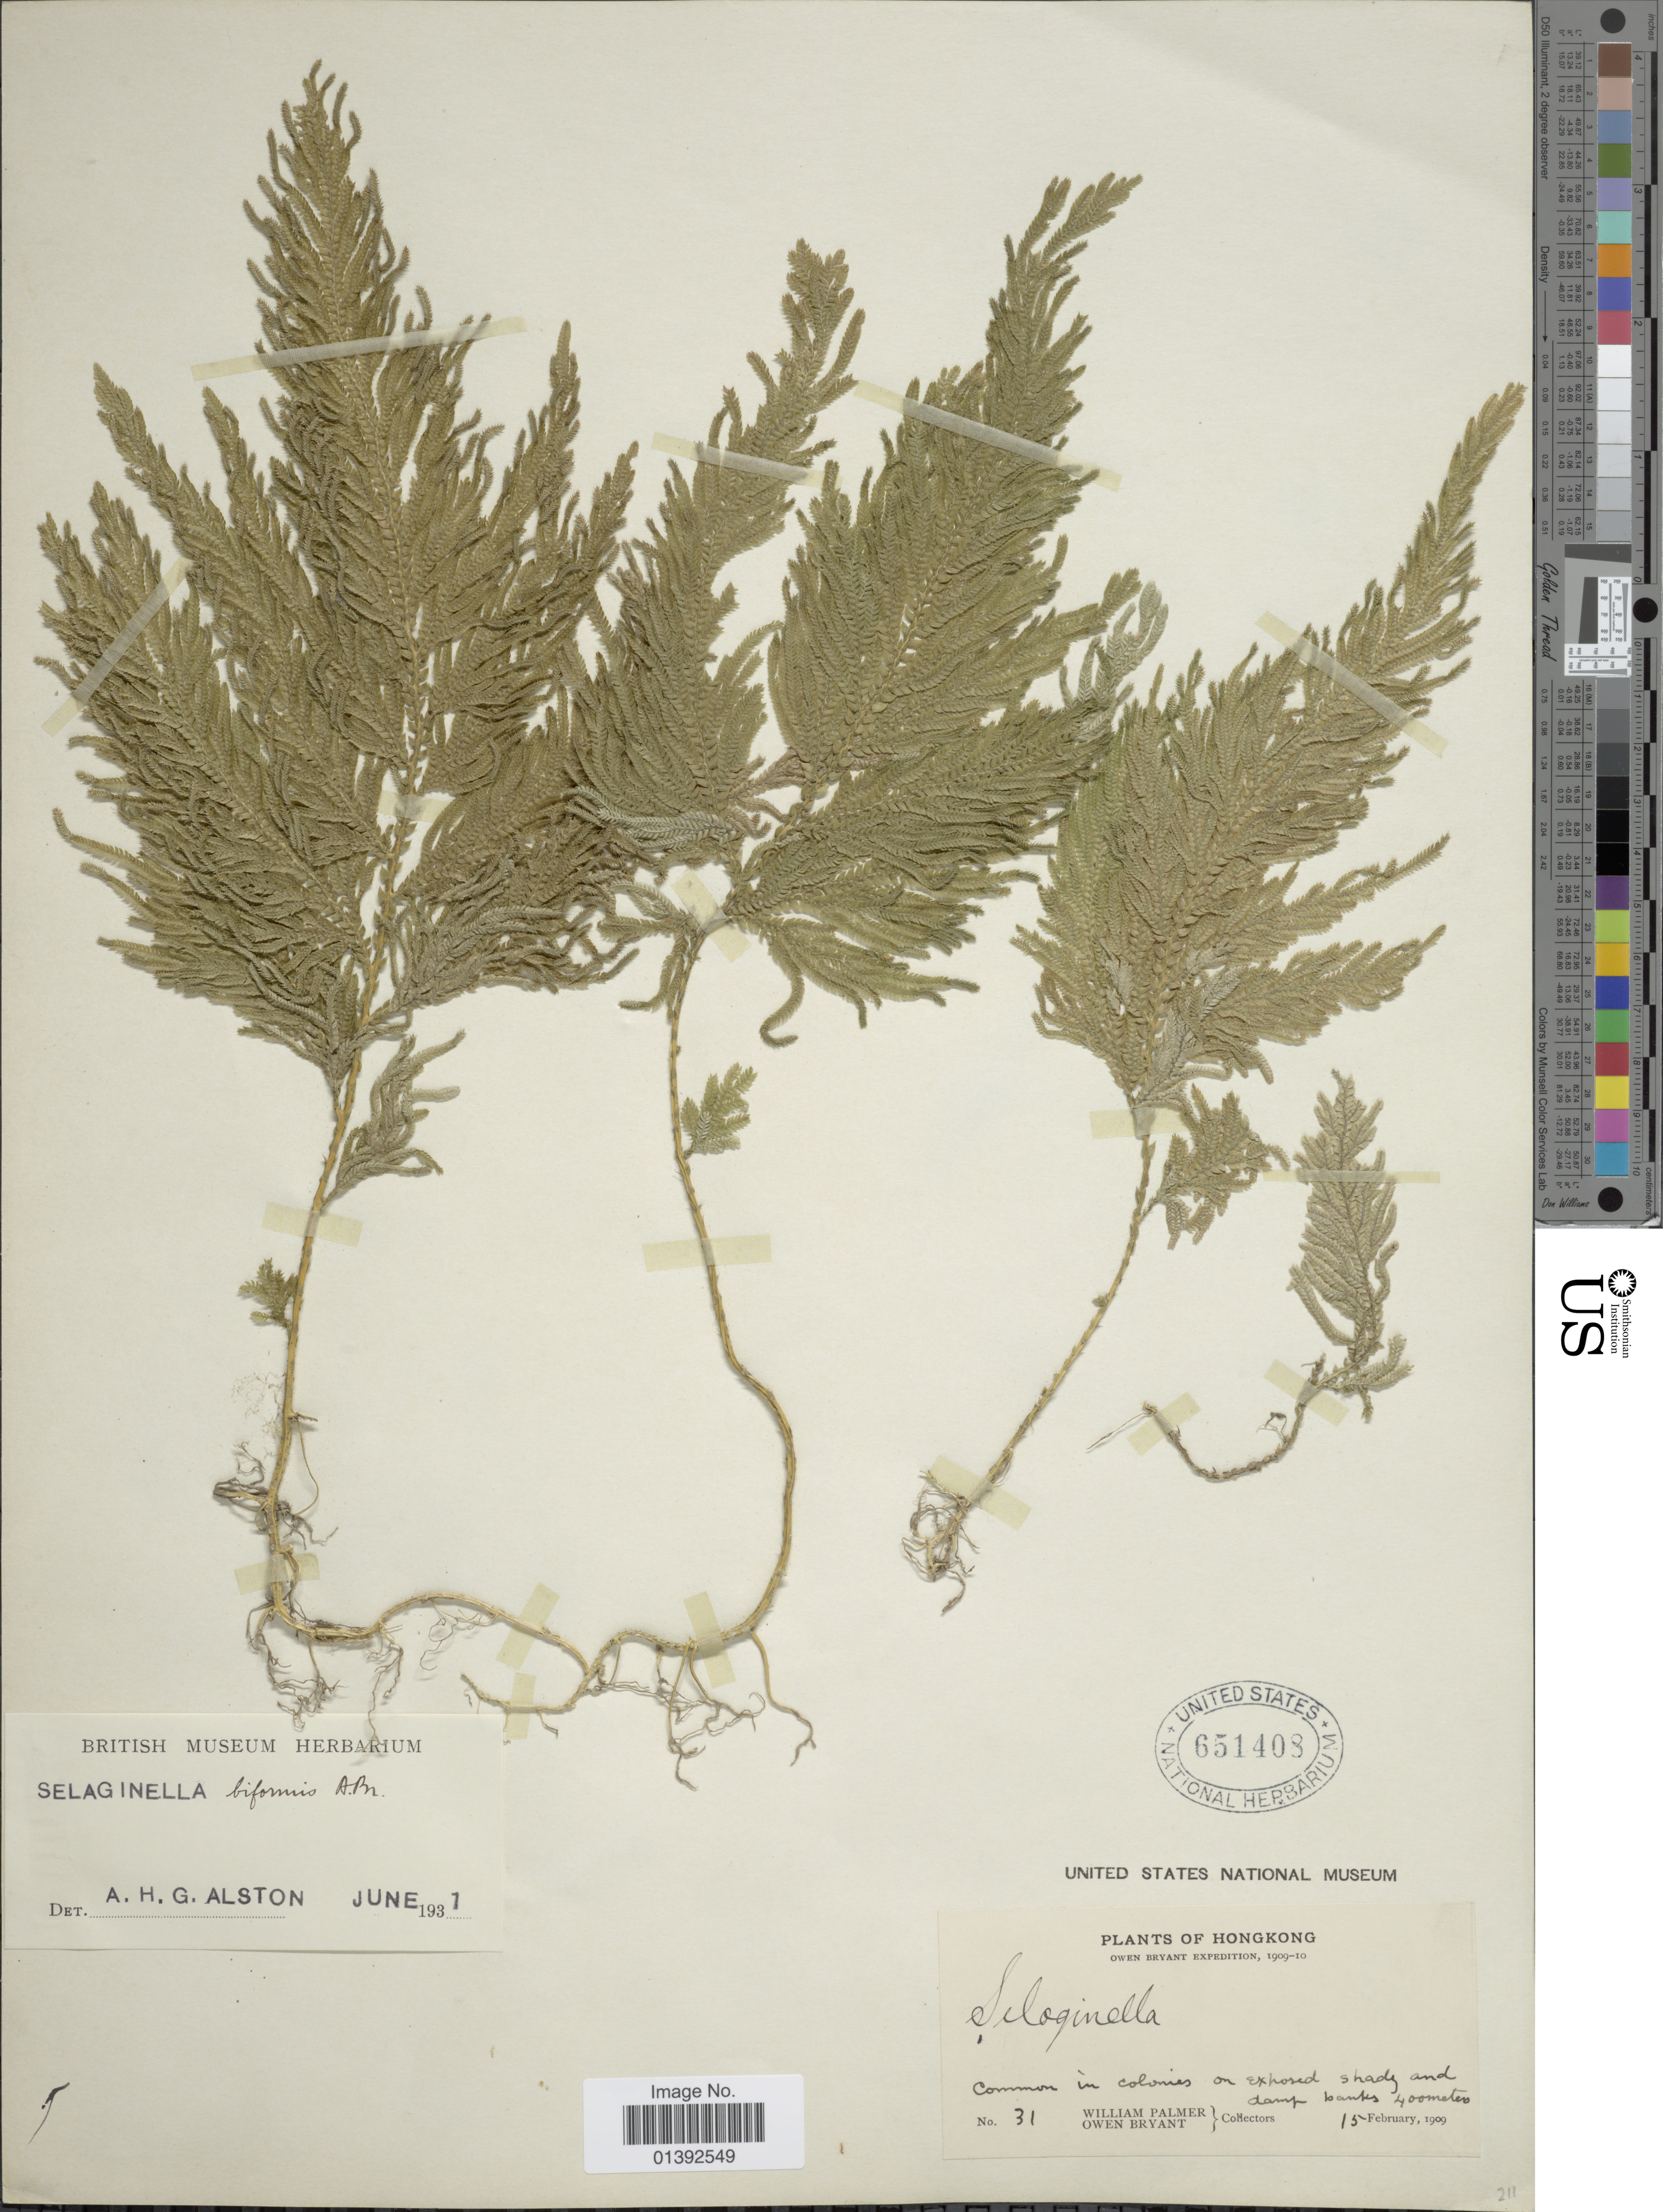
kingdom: Plantae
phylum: Tracheophyta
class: Lycopodiopsida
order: Selaginellales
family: Selaginellaceae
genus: Selaginella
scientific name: Selaginella biformis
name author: A. Braun ex Kuhn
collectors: W. Palmer & O. Bryant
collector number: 31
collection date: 1909-02-15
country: China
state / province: Hong Kong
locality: On exposed shady and damp banks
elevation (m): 400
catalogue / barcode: US 651408